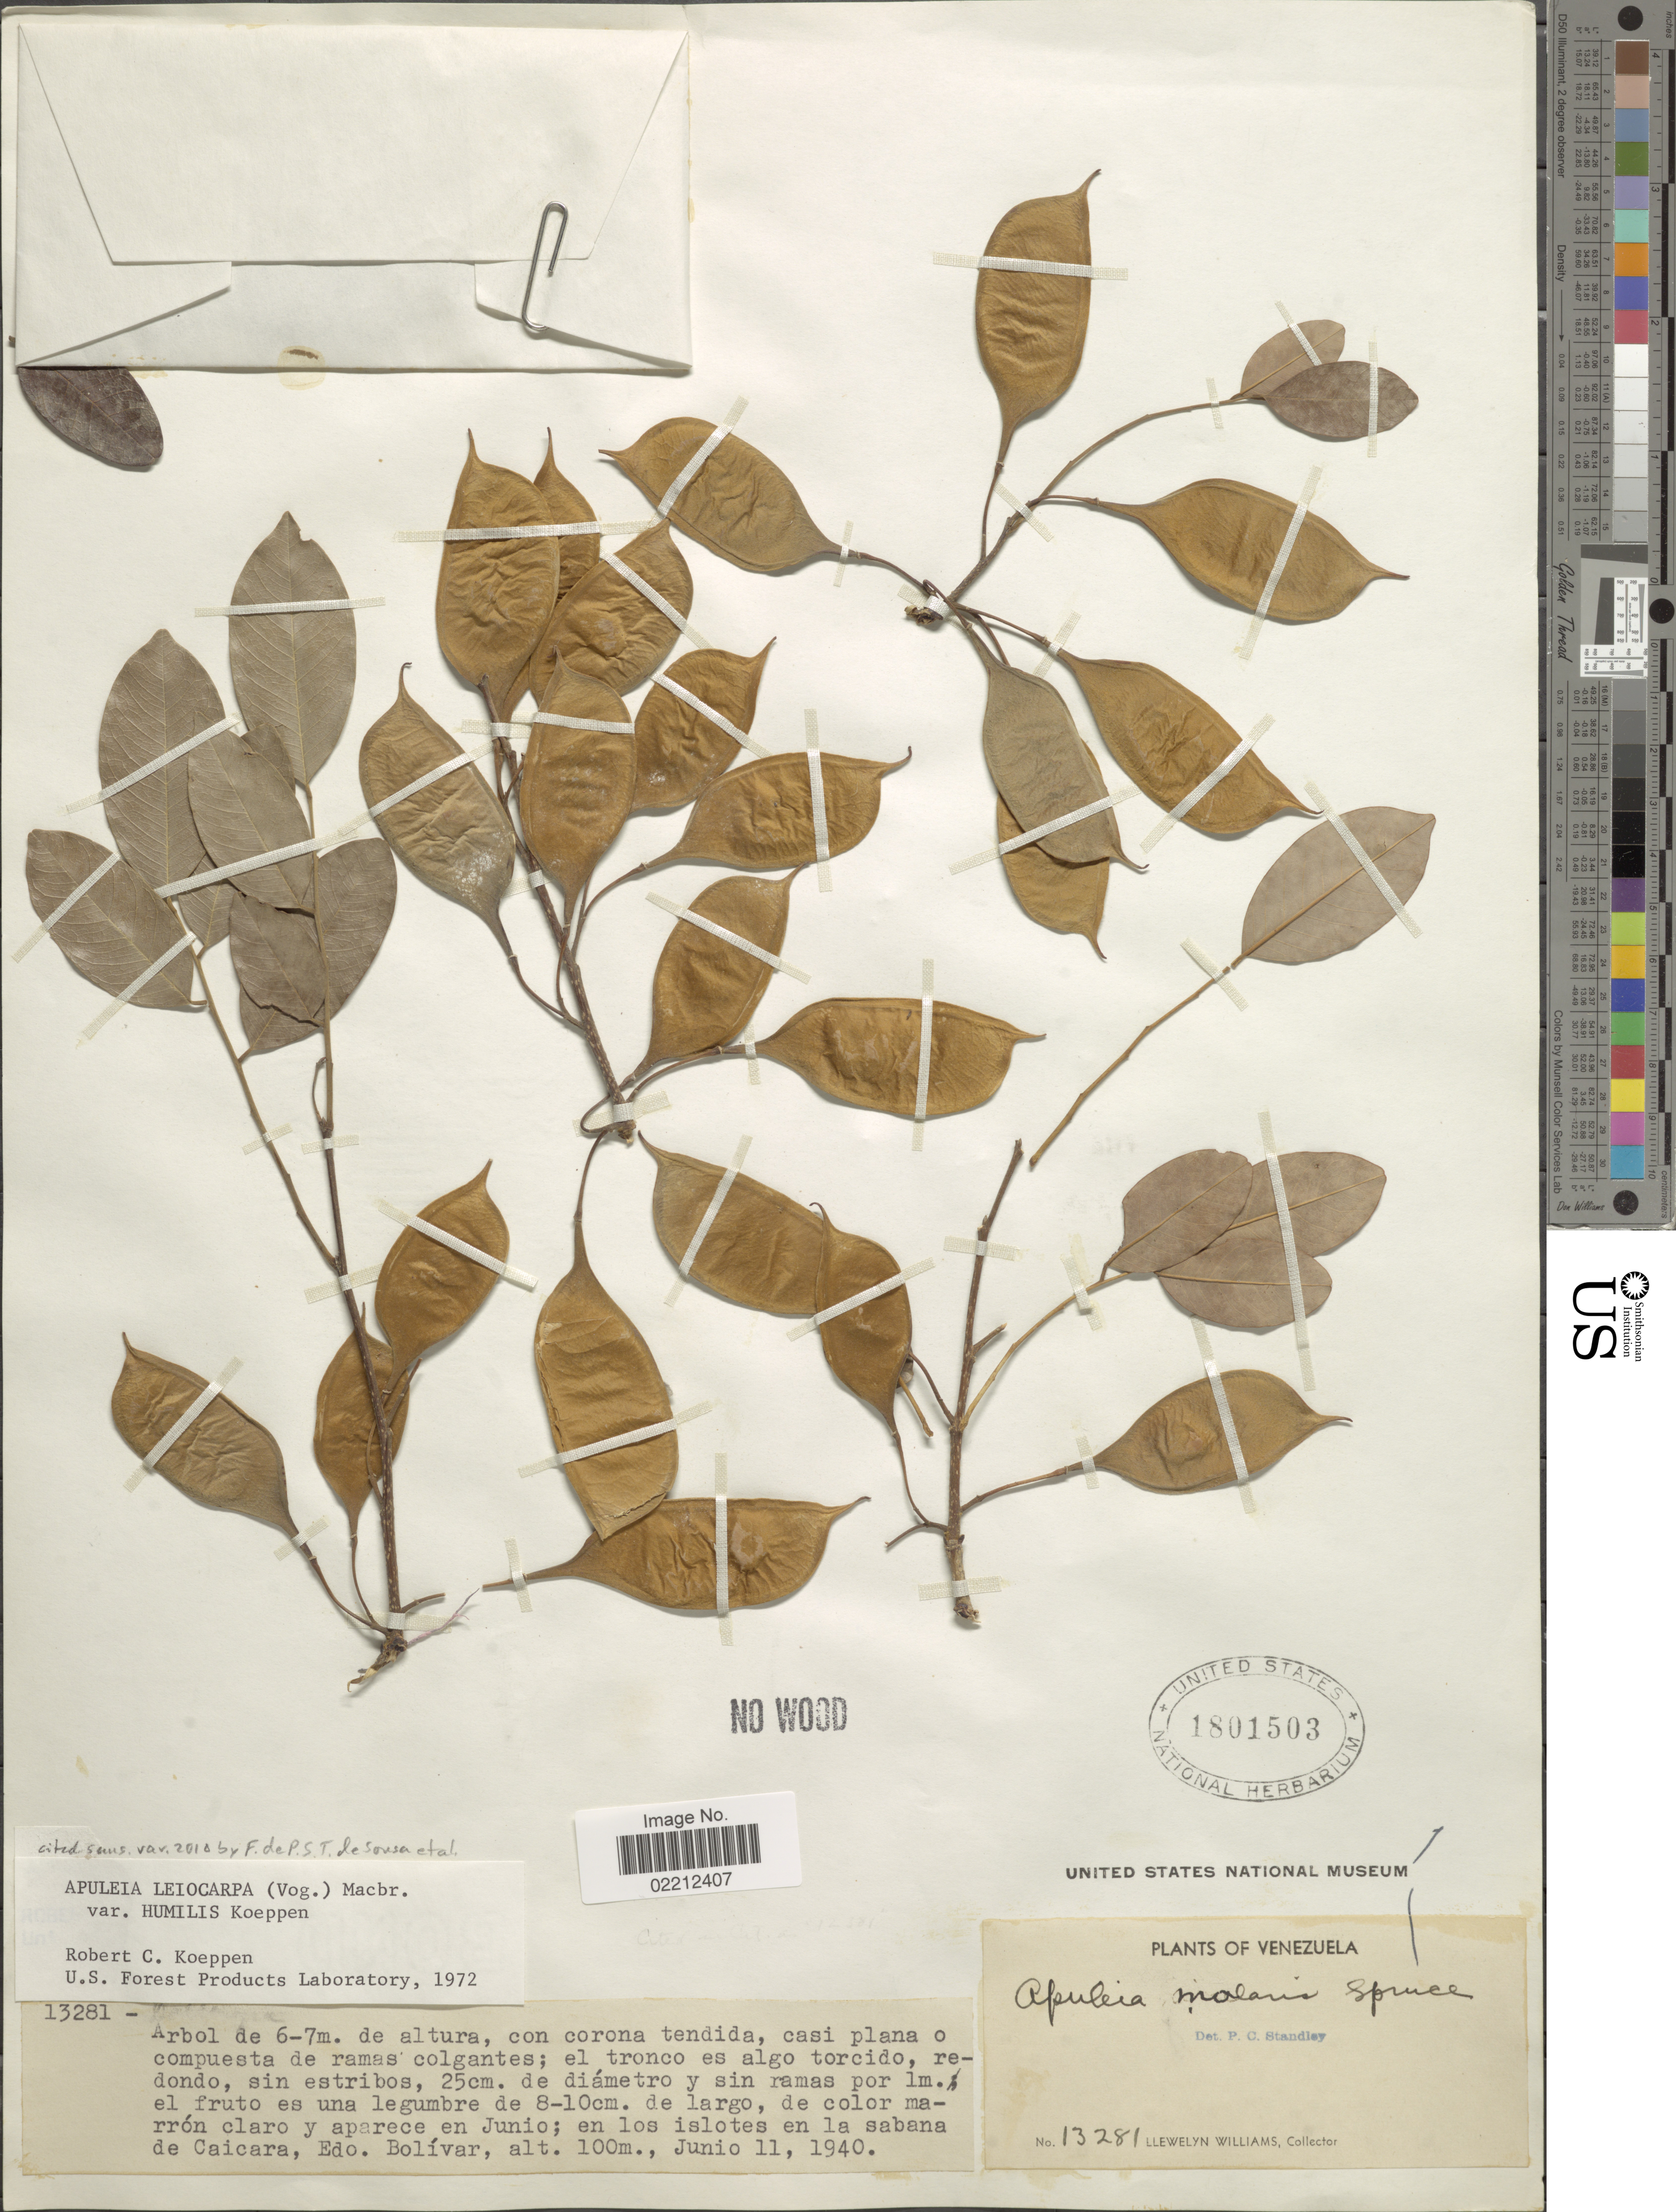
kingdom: Plantae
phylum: Tracheophyta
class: Magnoliopsida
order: Fabales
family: Fabaceae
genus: Apuleia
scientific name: Apuleia leiocarpa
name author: (Vogel) J.F. Macbr.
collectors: Ll. Williams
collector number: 13281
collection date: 1940-06-11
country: Venezuela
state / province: Bolivar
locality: En los islotes en la sabana de Caicara, Edo Bolivar.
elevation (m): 100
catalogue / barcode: US 1801503